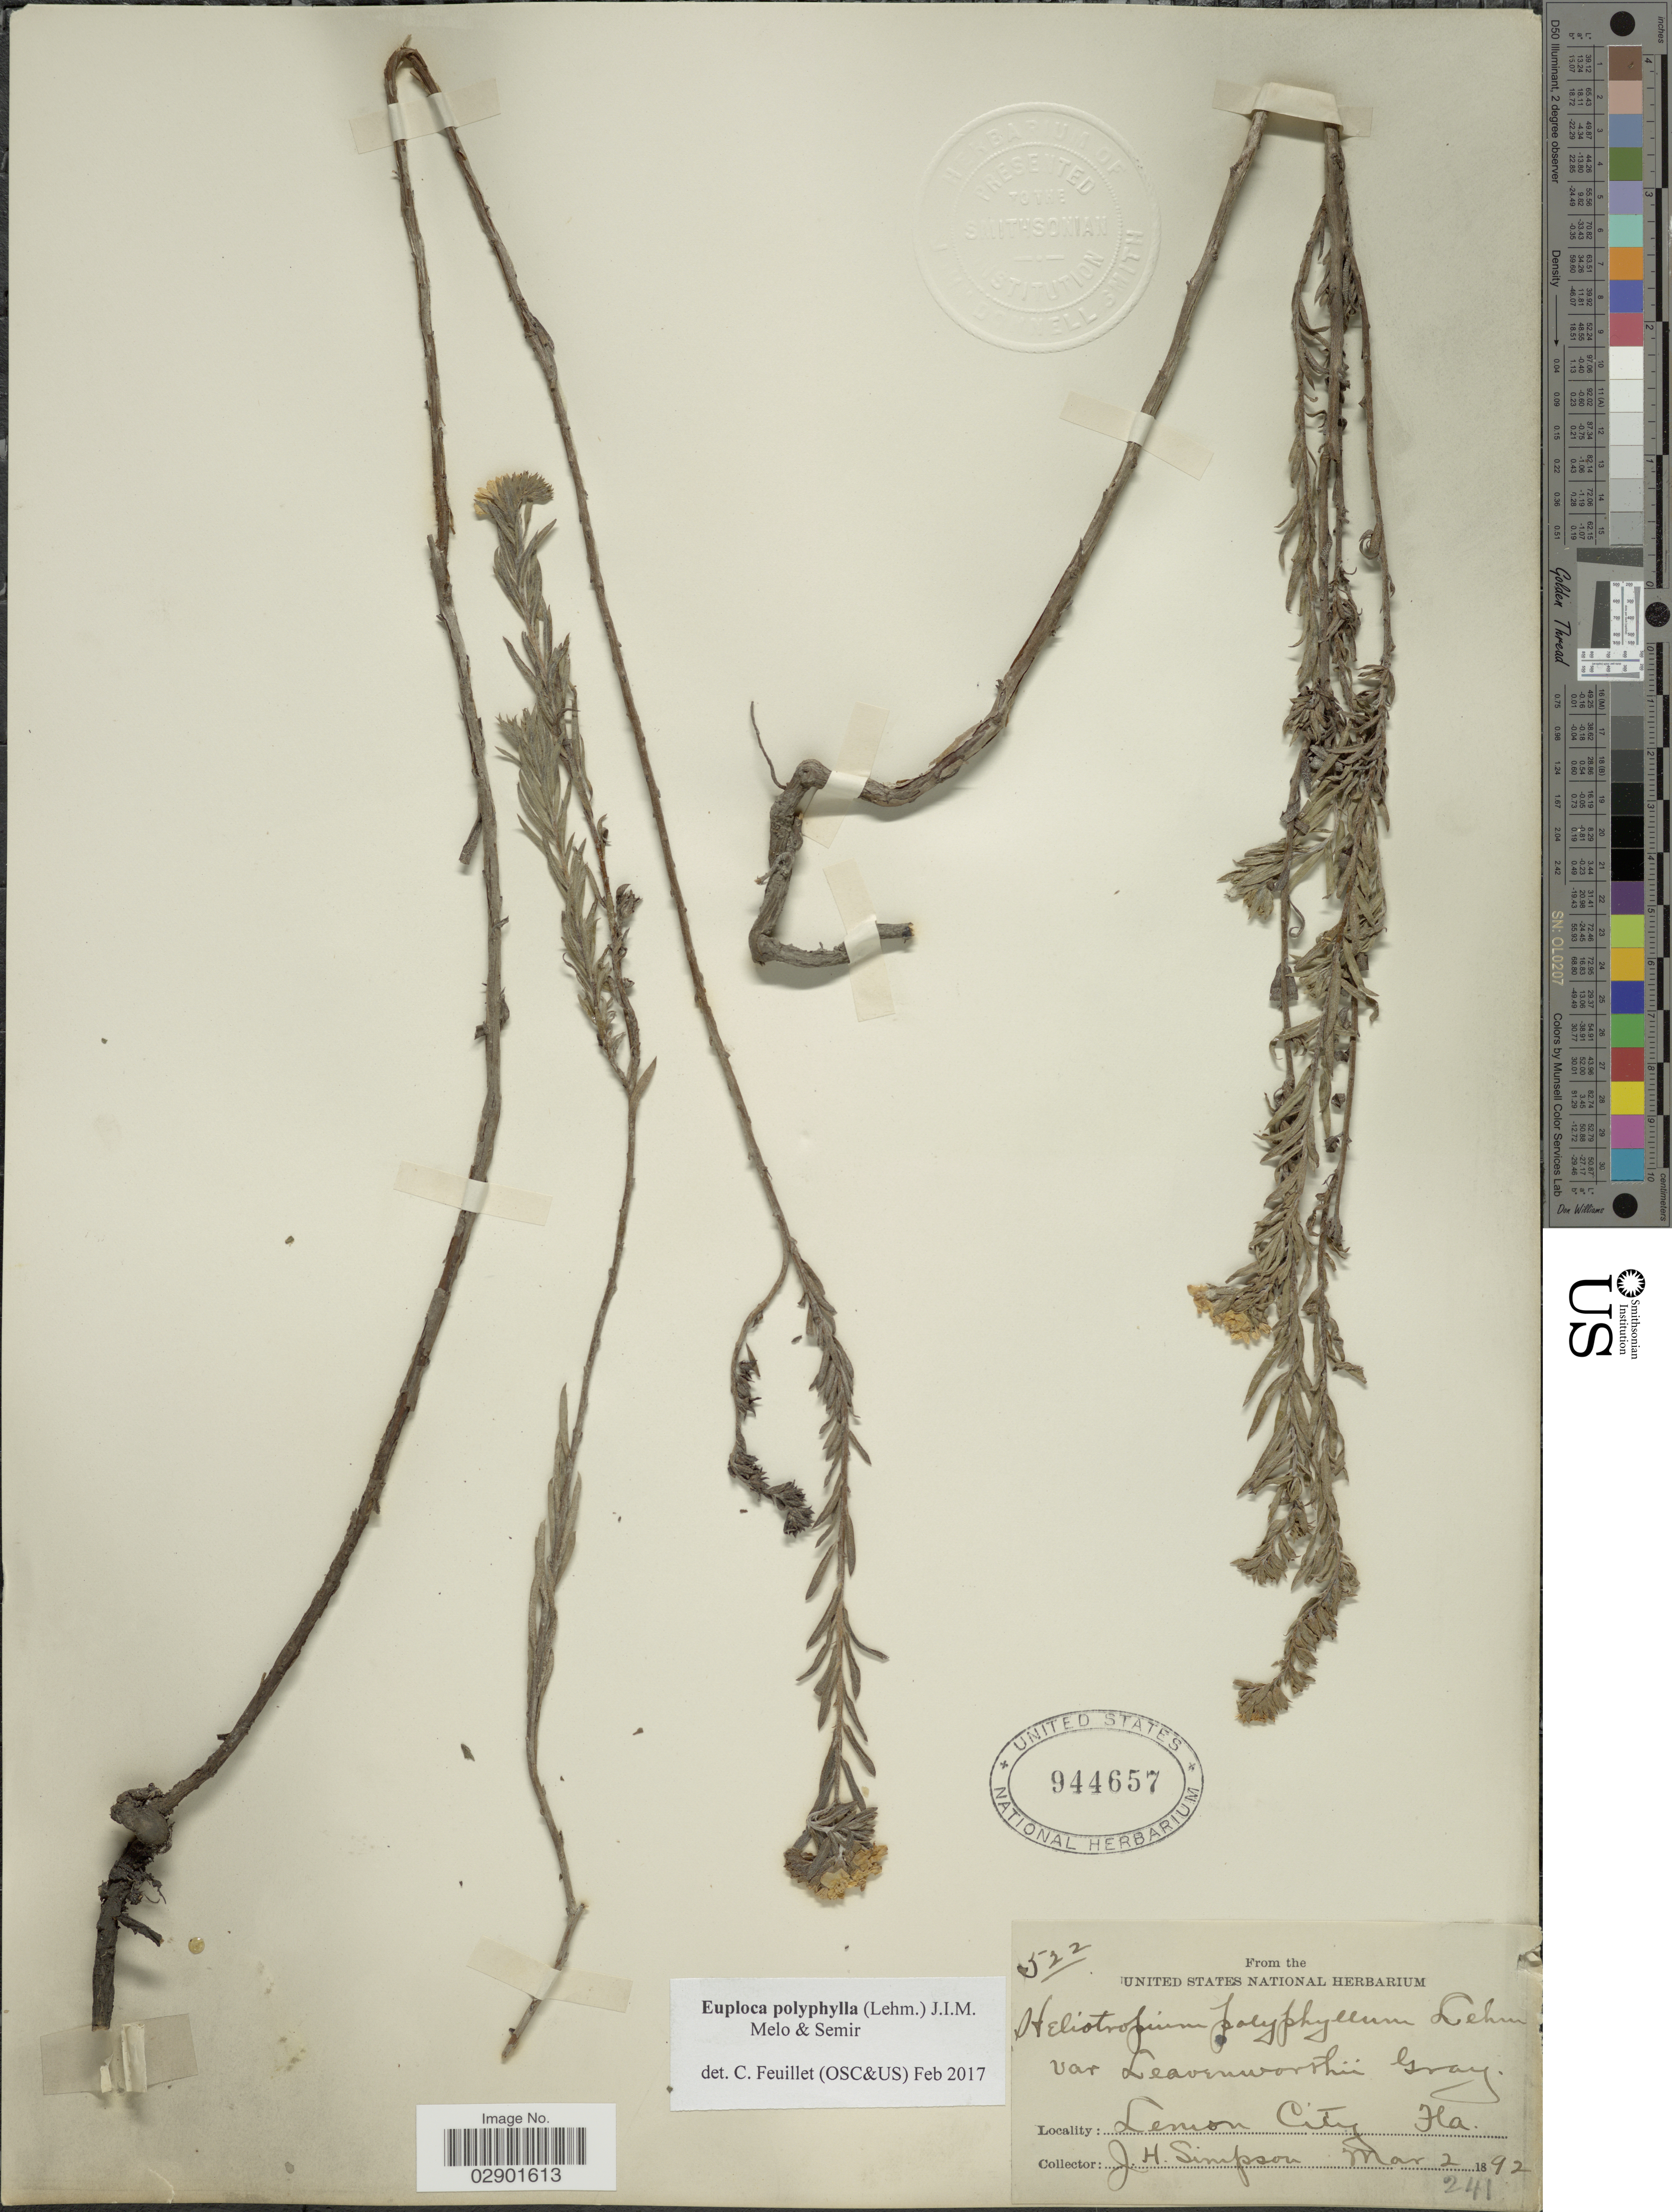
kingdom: Plantae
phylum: Tracheophyta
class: Magnoliopsida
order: Boraginales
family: Heliotropiaceae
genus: Euploca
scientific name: Euploca polyphylla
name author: (Lehm.) J.I.M. Melo & Semir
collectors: J. H. Simpson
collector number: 522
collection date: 1892-03-02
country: United States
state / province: Florida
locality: Lemon City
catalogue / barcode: US 944657